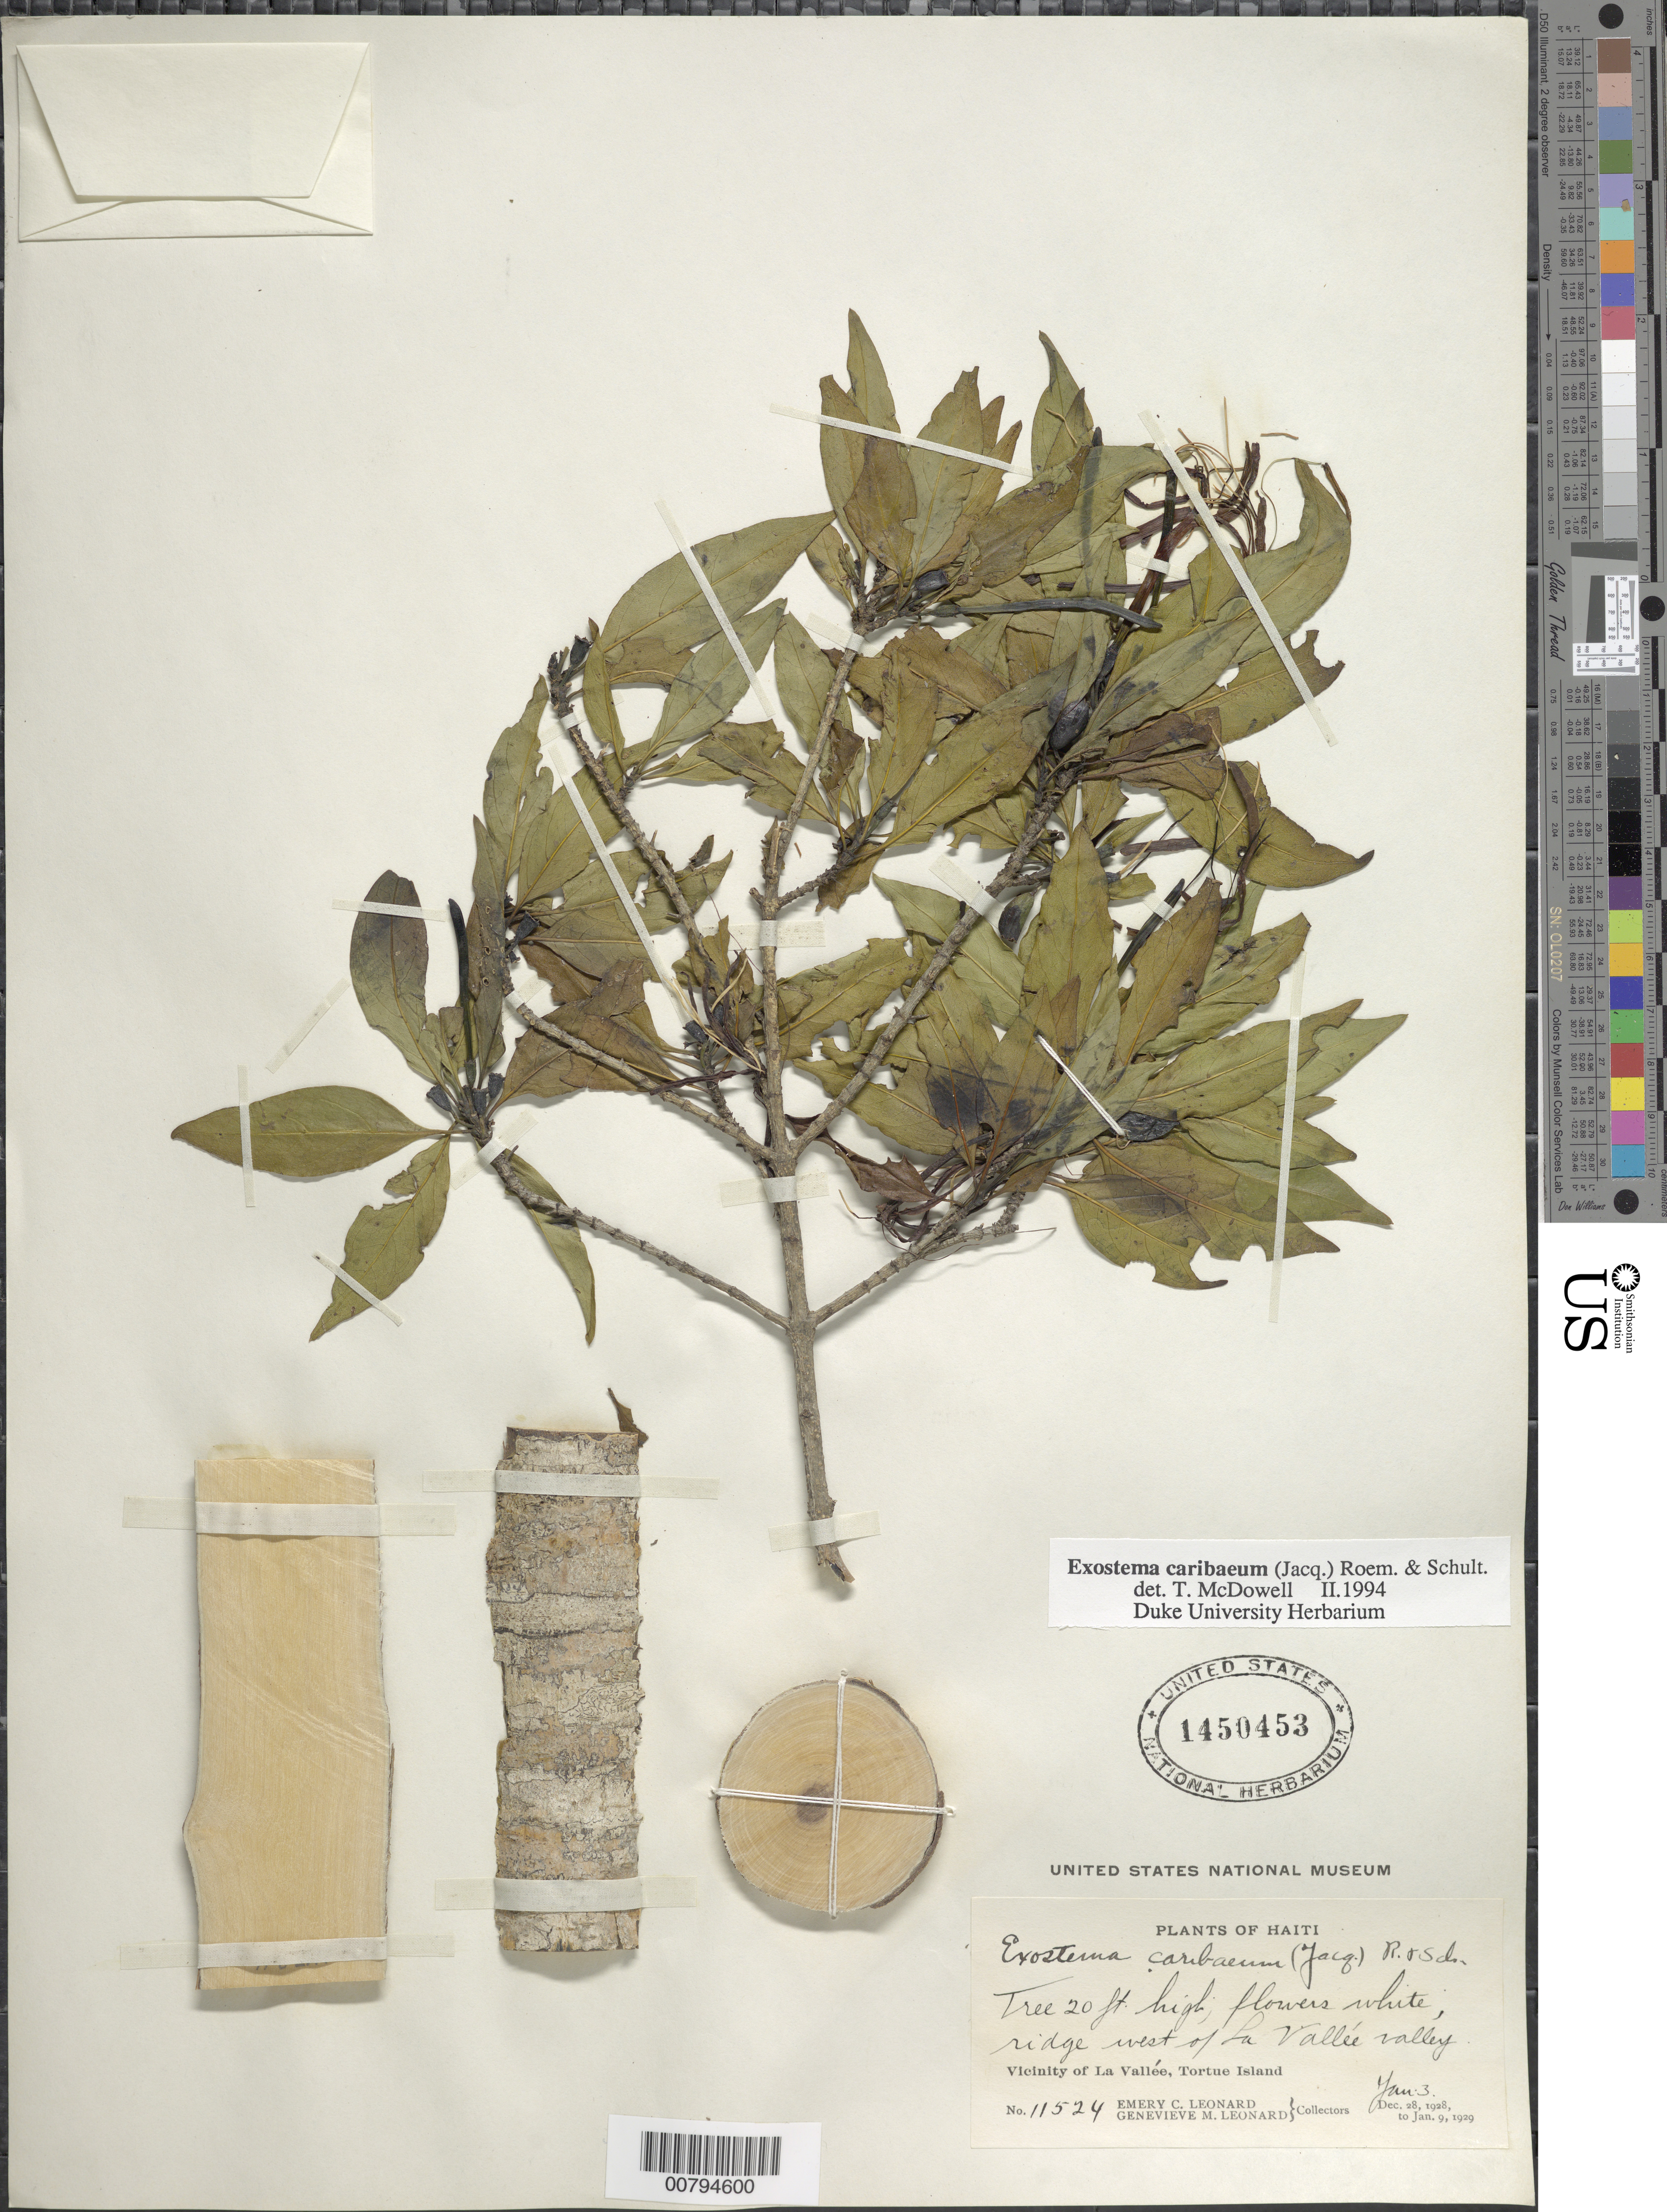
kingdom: Plantae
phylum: Tracheophyta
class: Magnoliopsida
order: Gentianales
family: Rubiaceae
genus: Exostema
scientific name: Exostema caribaeum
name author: (Jacq.) Roem. & Schult.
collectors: E. C. Leonard & G. M. Leonard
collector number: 11524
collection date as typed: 03 Jan 1929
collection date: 1929-01-03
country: Haiti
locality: Ridge west of La Valée. Tortue Island.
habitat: Ridge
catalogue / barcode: US 1450453